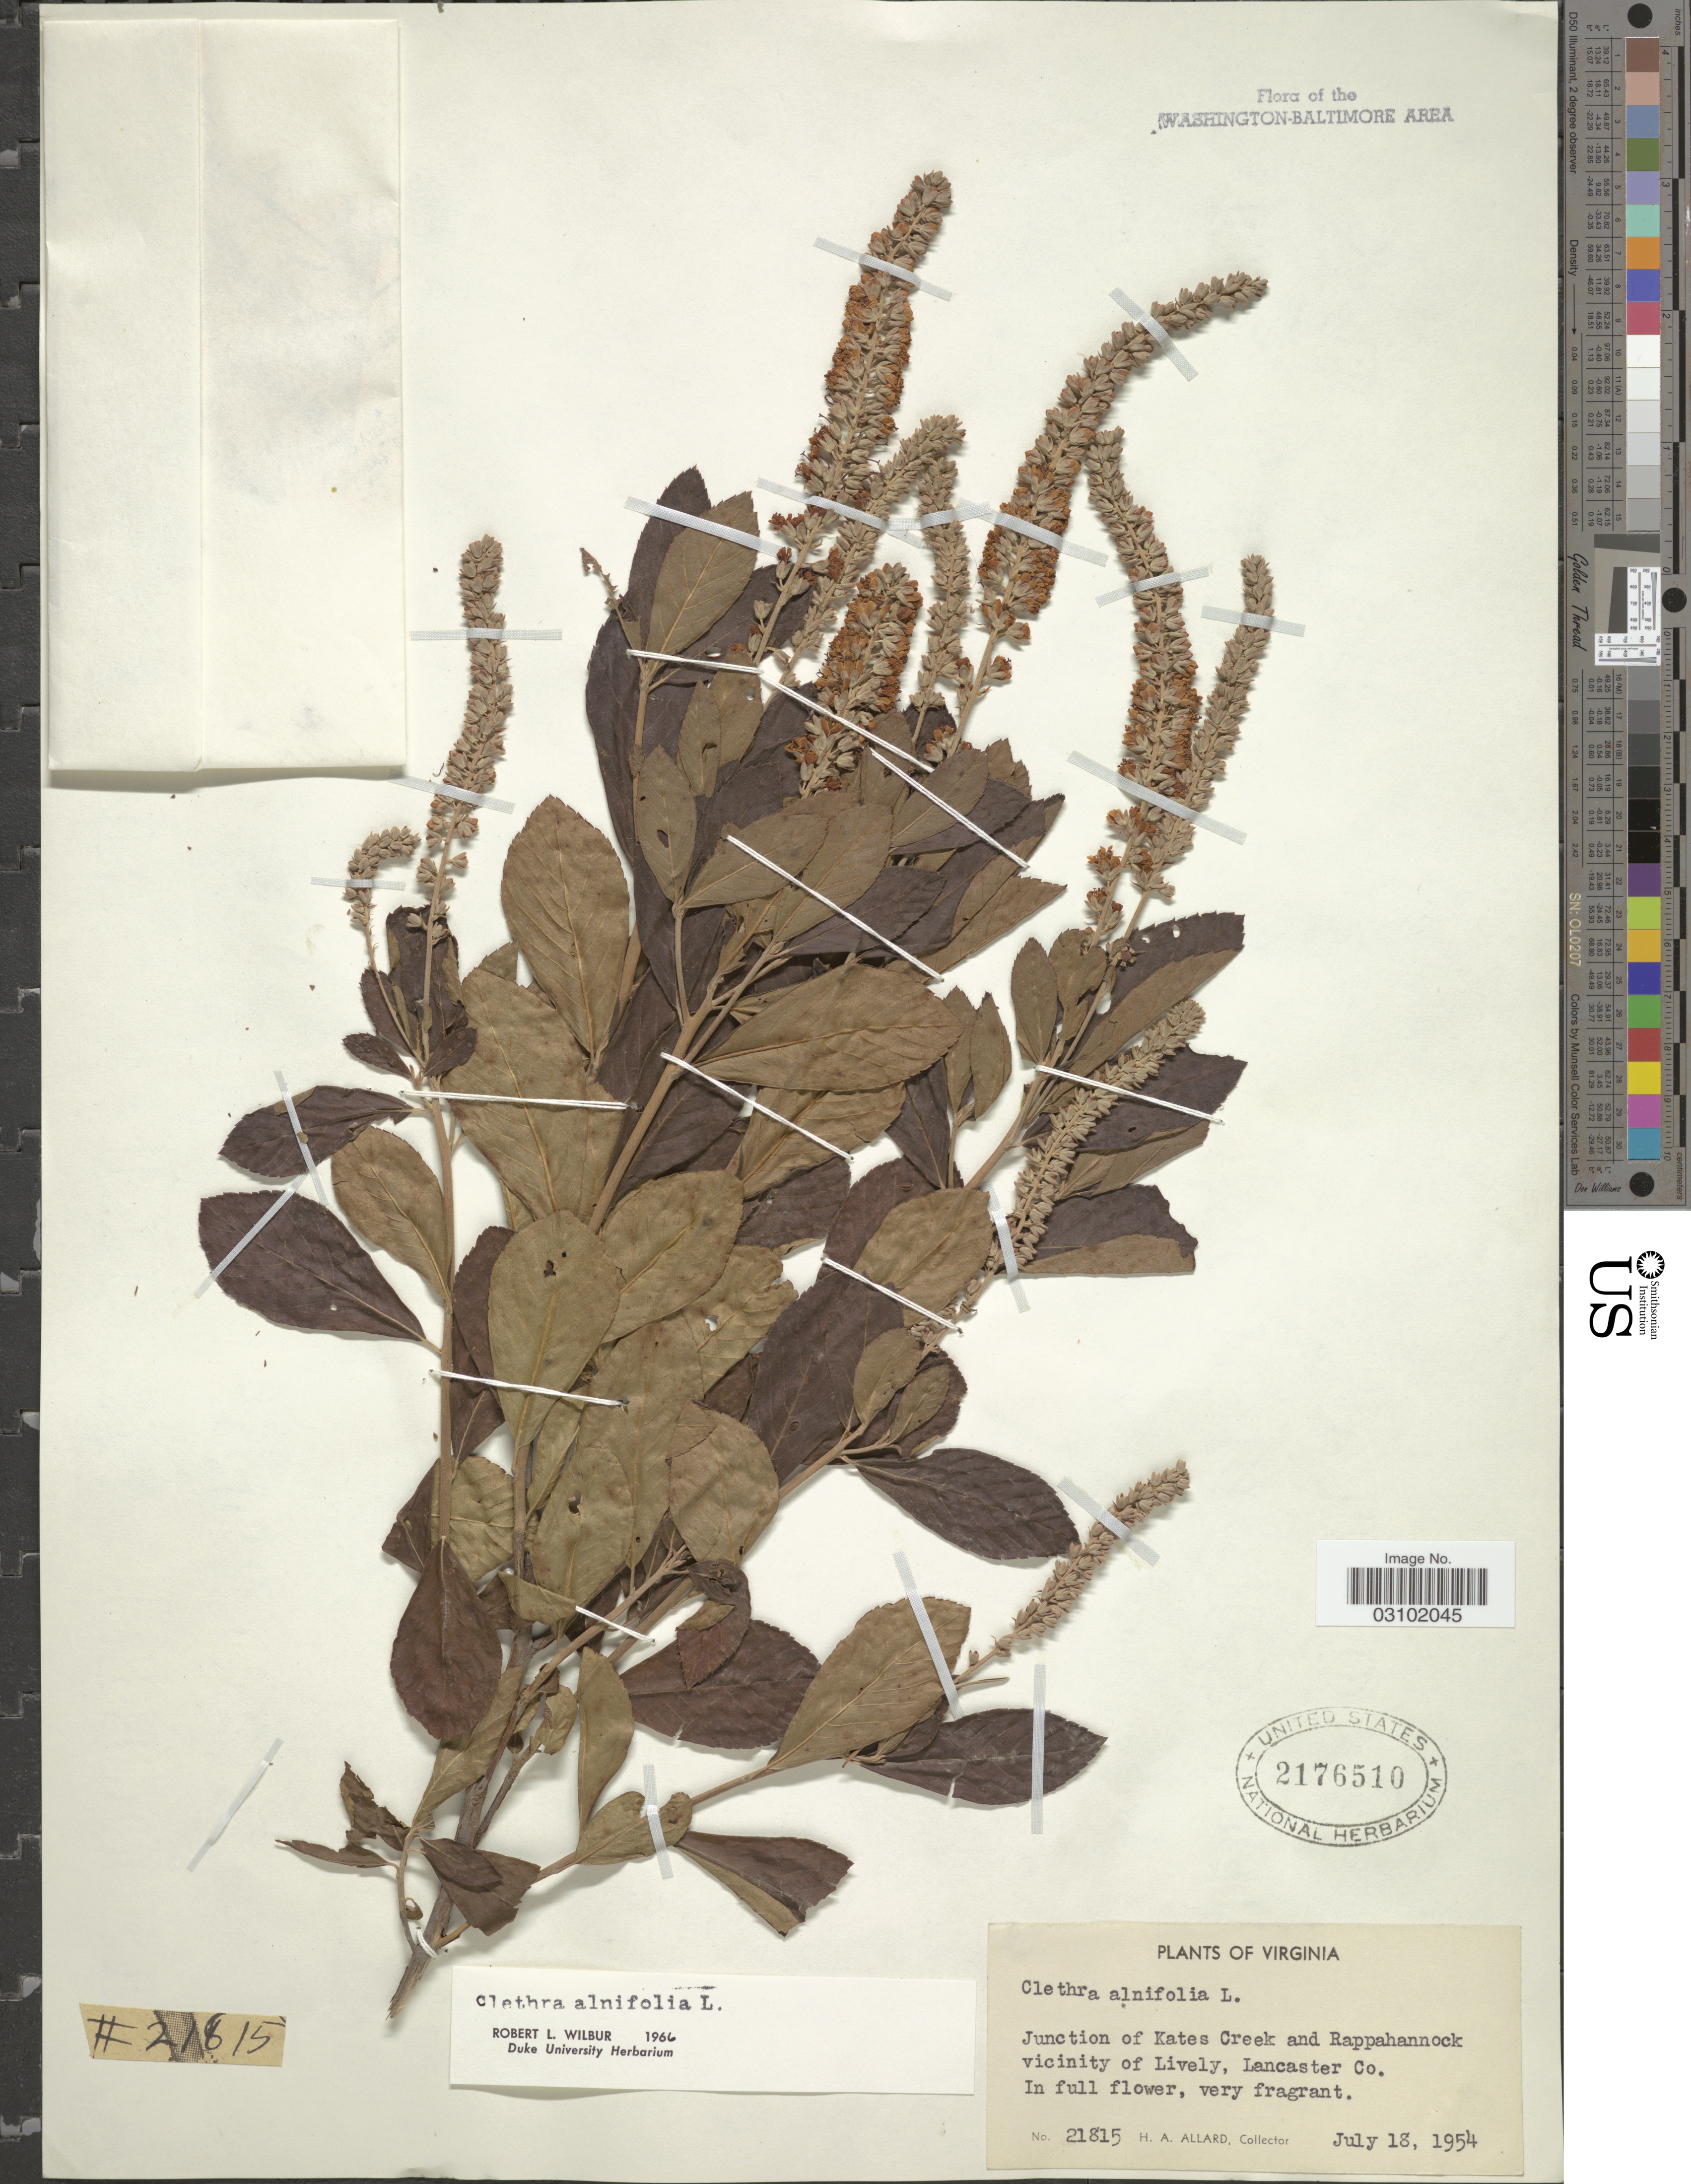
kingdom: Plantae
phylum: Tracheophyta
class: Magnoliopsida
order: Ericales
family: Clethraceae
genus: Clethra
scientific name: Clethra alnifolia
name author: L.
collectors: H. A. Allard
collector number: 21815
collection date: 1954-07-18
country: United States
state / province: Virginia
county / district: Lancaster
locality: Junction of Kates Creek and Rappahannock vicinity of Lively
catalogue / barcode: US 2176510